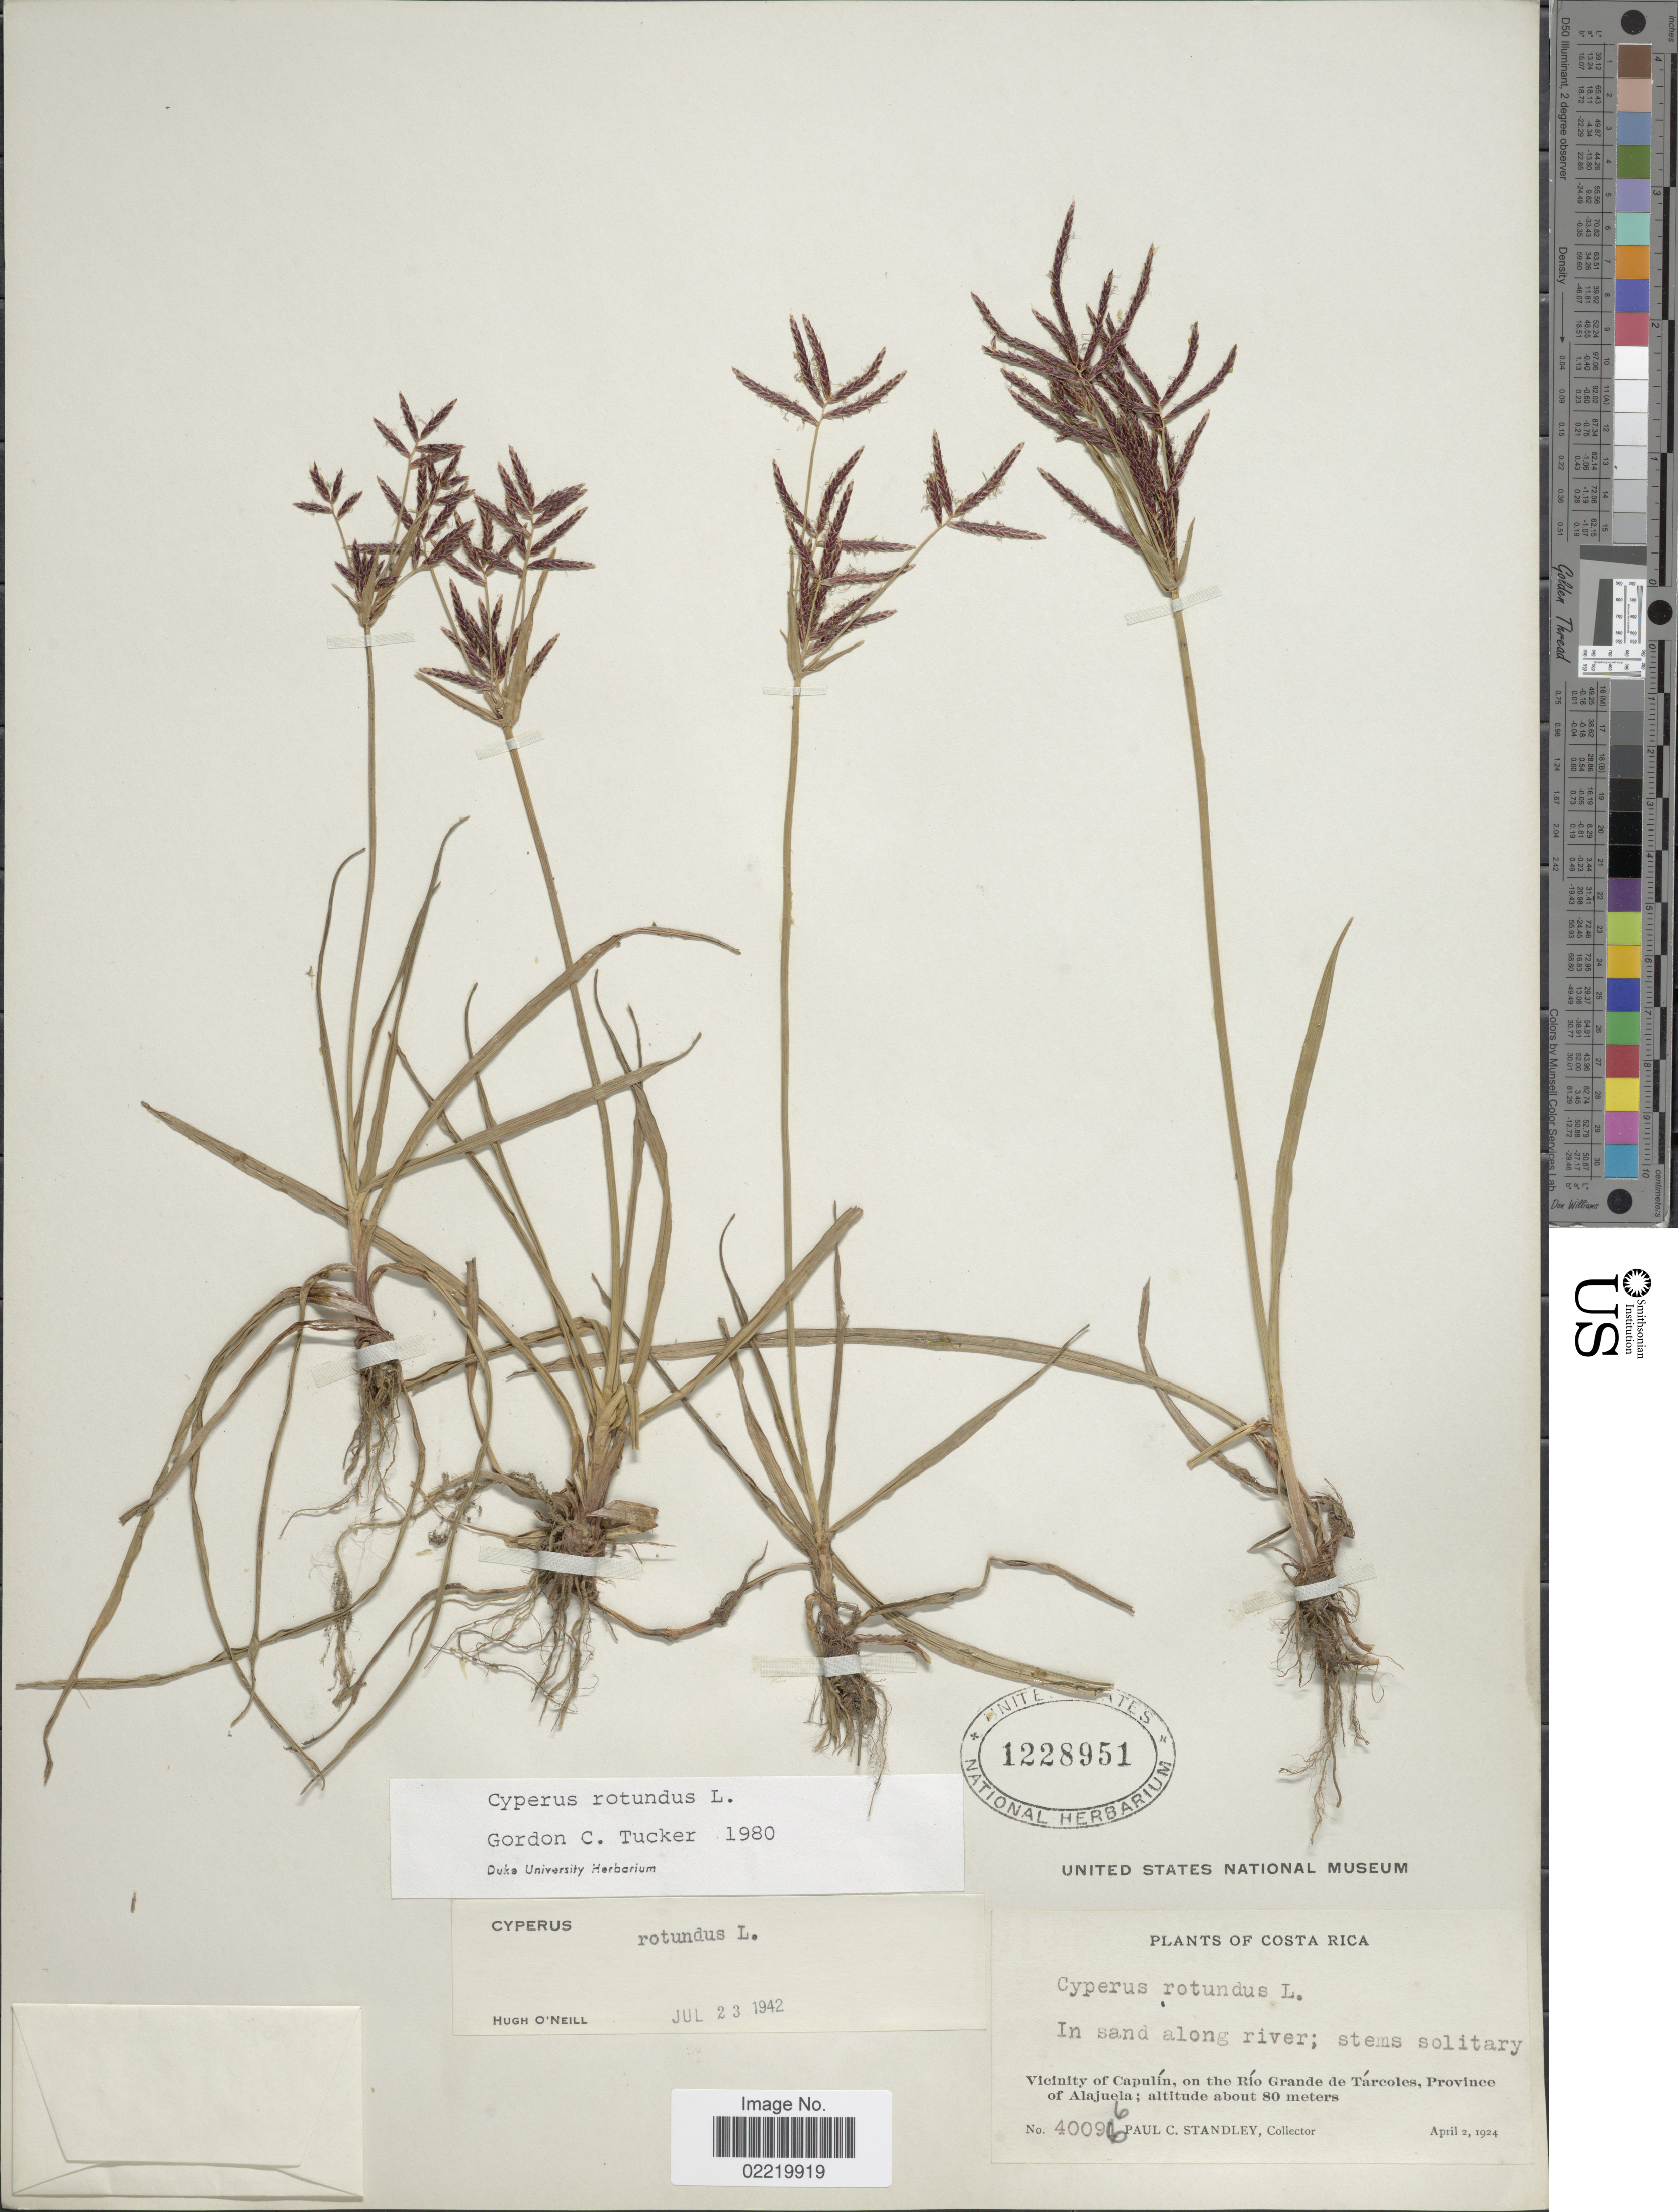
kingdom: Plantae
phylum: Tracheophyta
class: Liliopsida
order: Poales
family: Cyperaceae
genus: Cyperus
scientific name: Cyperus rotundus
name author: L.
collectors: P. C. Standley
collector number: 400966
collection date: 1924-04-02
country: Costa Rica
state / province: Alajuela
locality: In sand along river, vicinity of Capulin, on the Rio Grande de Tarcoles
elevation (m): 80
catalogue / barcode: US 1228951